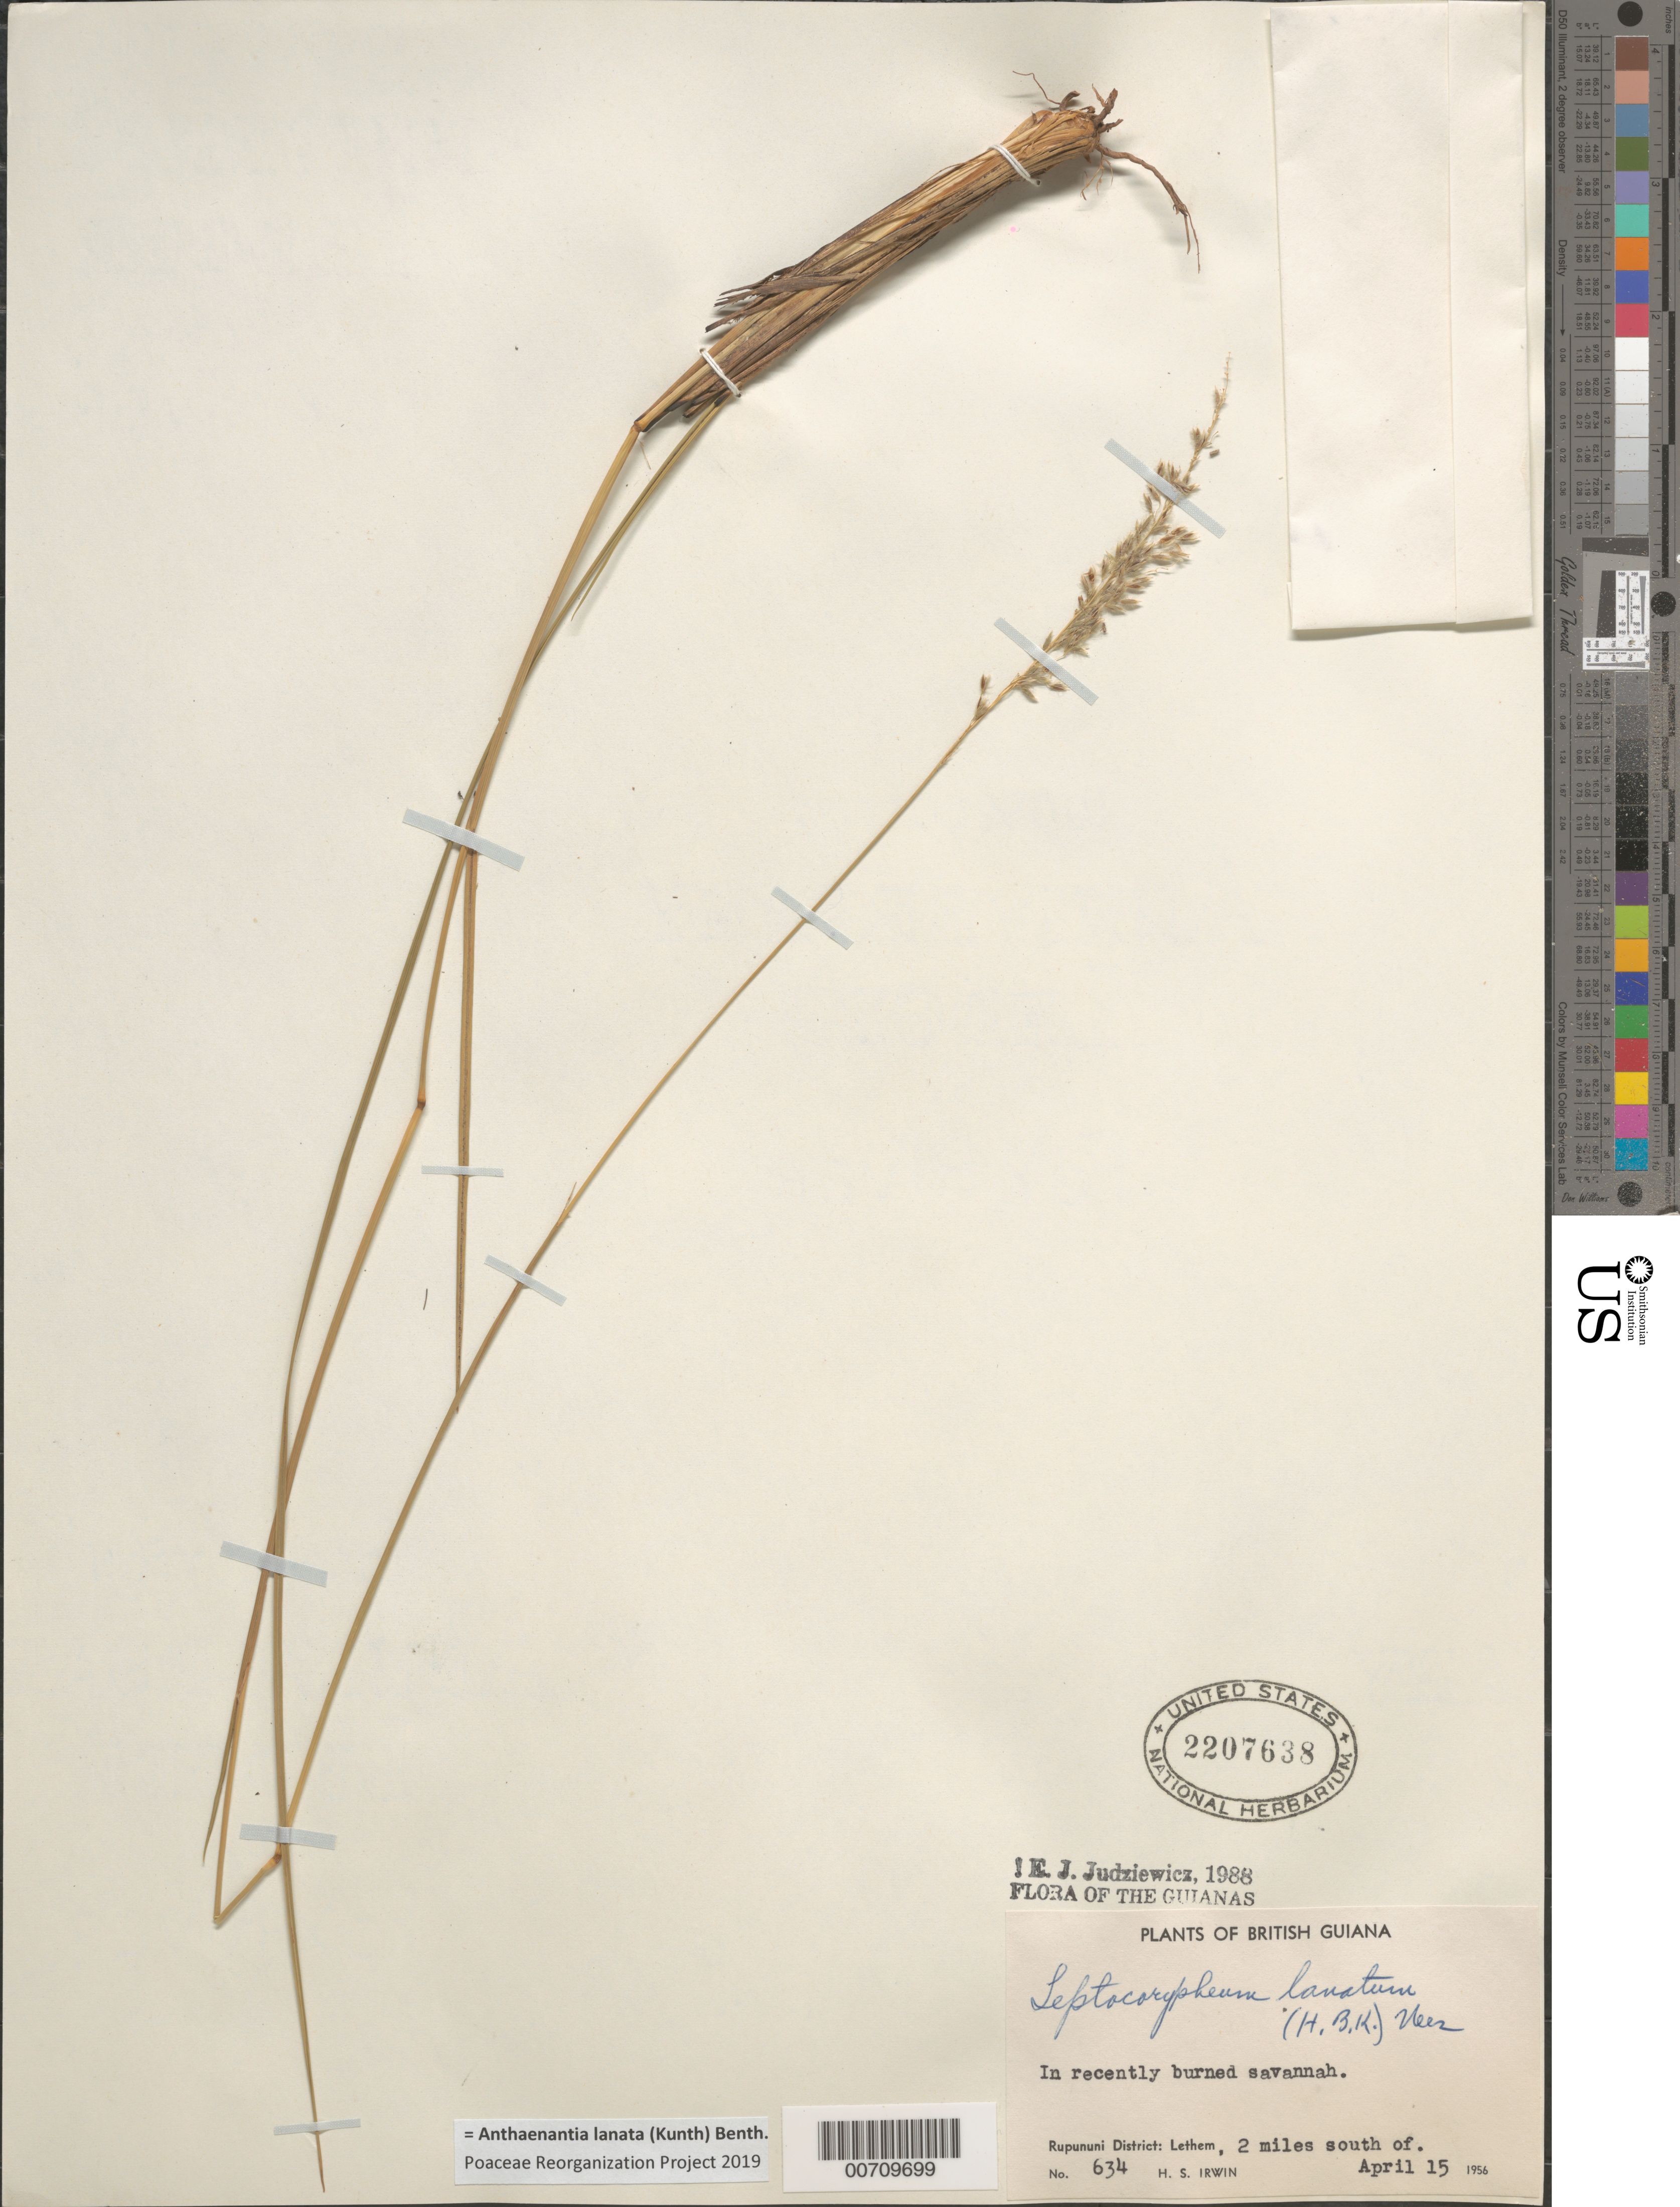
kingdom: Plantae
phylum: Tracheophyta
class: Liliopsida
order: Poales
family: Poaceae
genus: Leptocoryphium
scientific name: Leptocoryphium lanatum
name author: (Kunth) Nees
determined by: Judziewicz, E. J.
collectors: H. Irwin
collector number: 634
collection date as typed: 15-Apr-56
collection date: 1956-04-15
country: Guyana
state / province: U. Takutu-U. Essequibo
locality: Rupununi Dist., 2 mi. S of Lethem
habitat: Recently burned savanna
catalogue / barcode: US 2207638